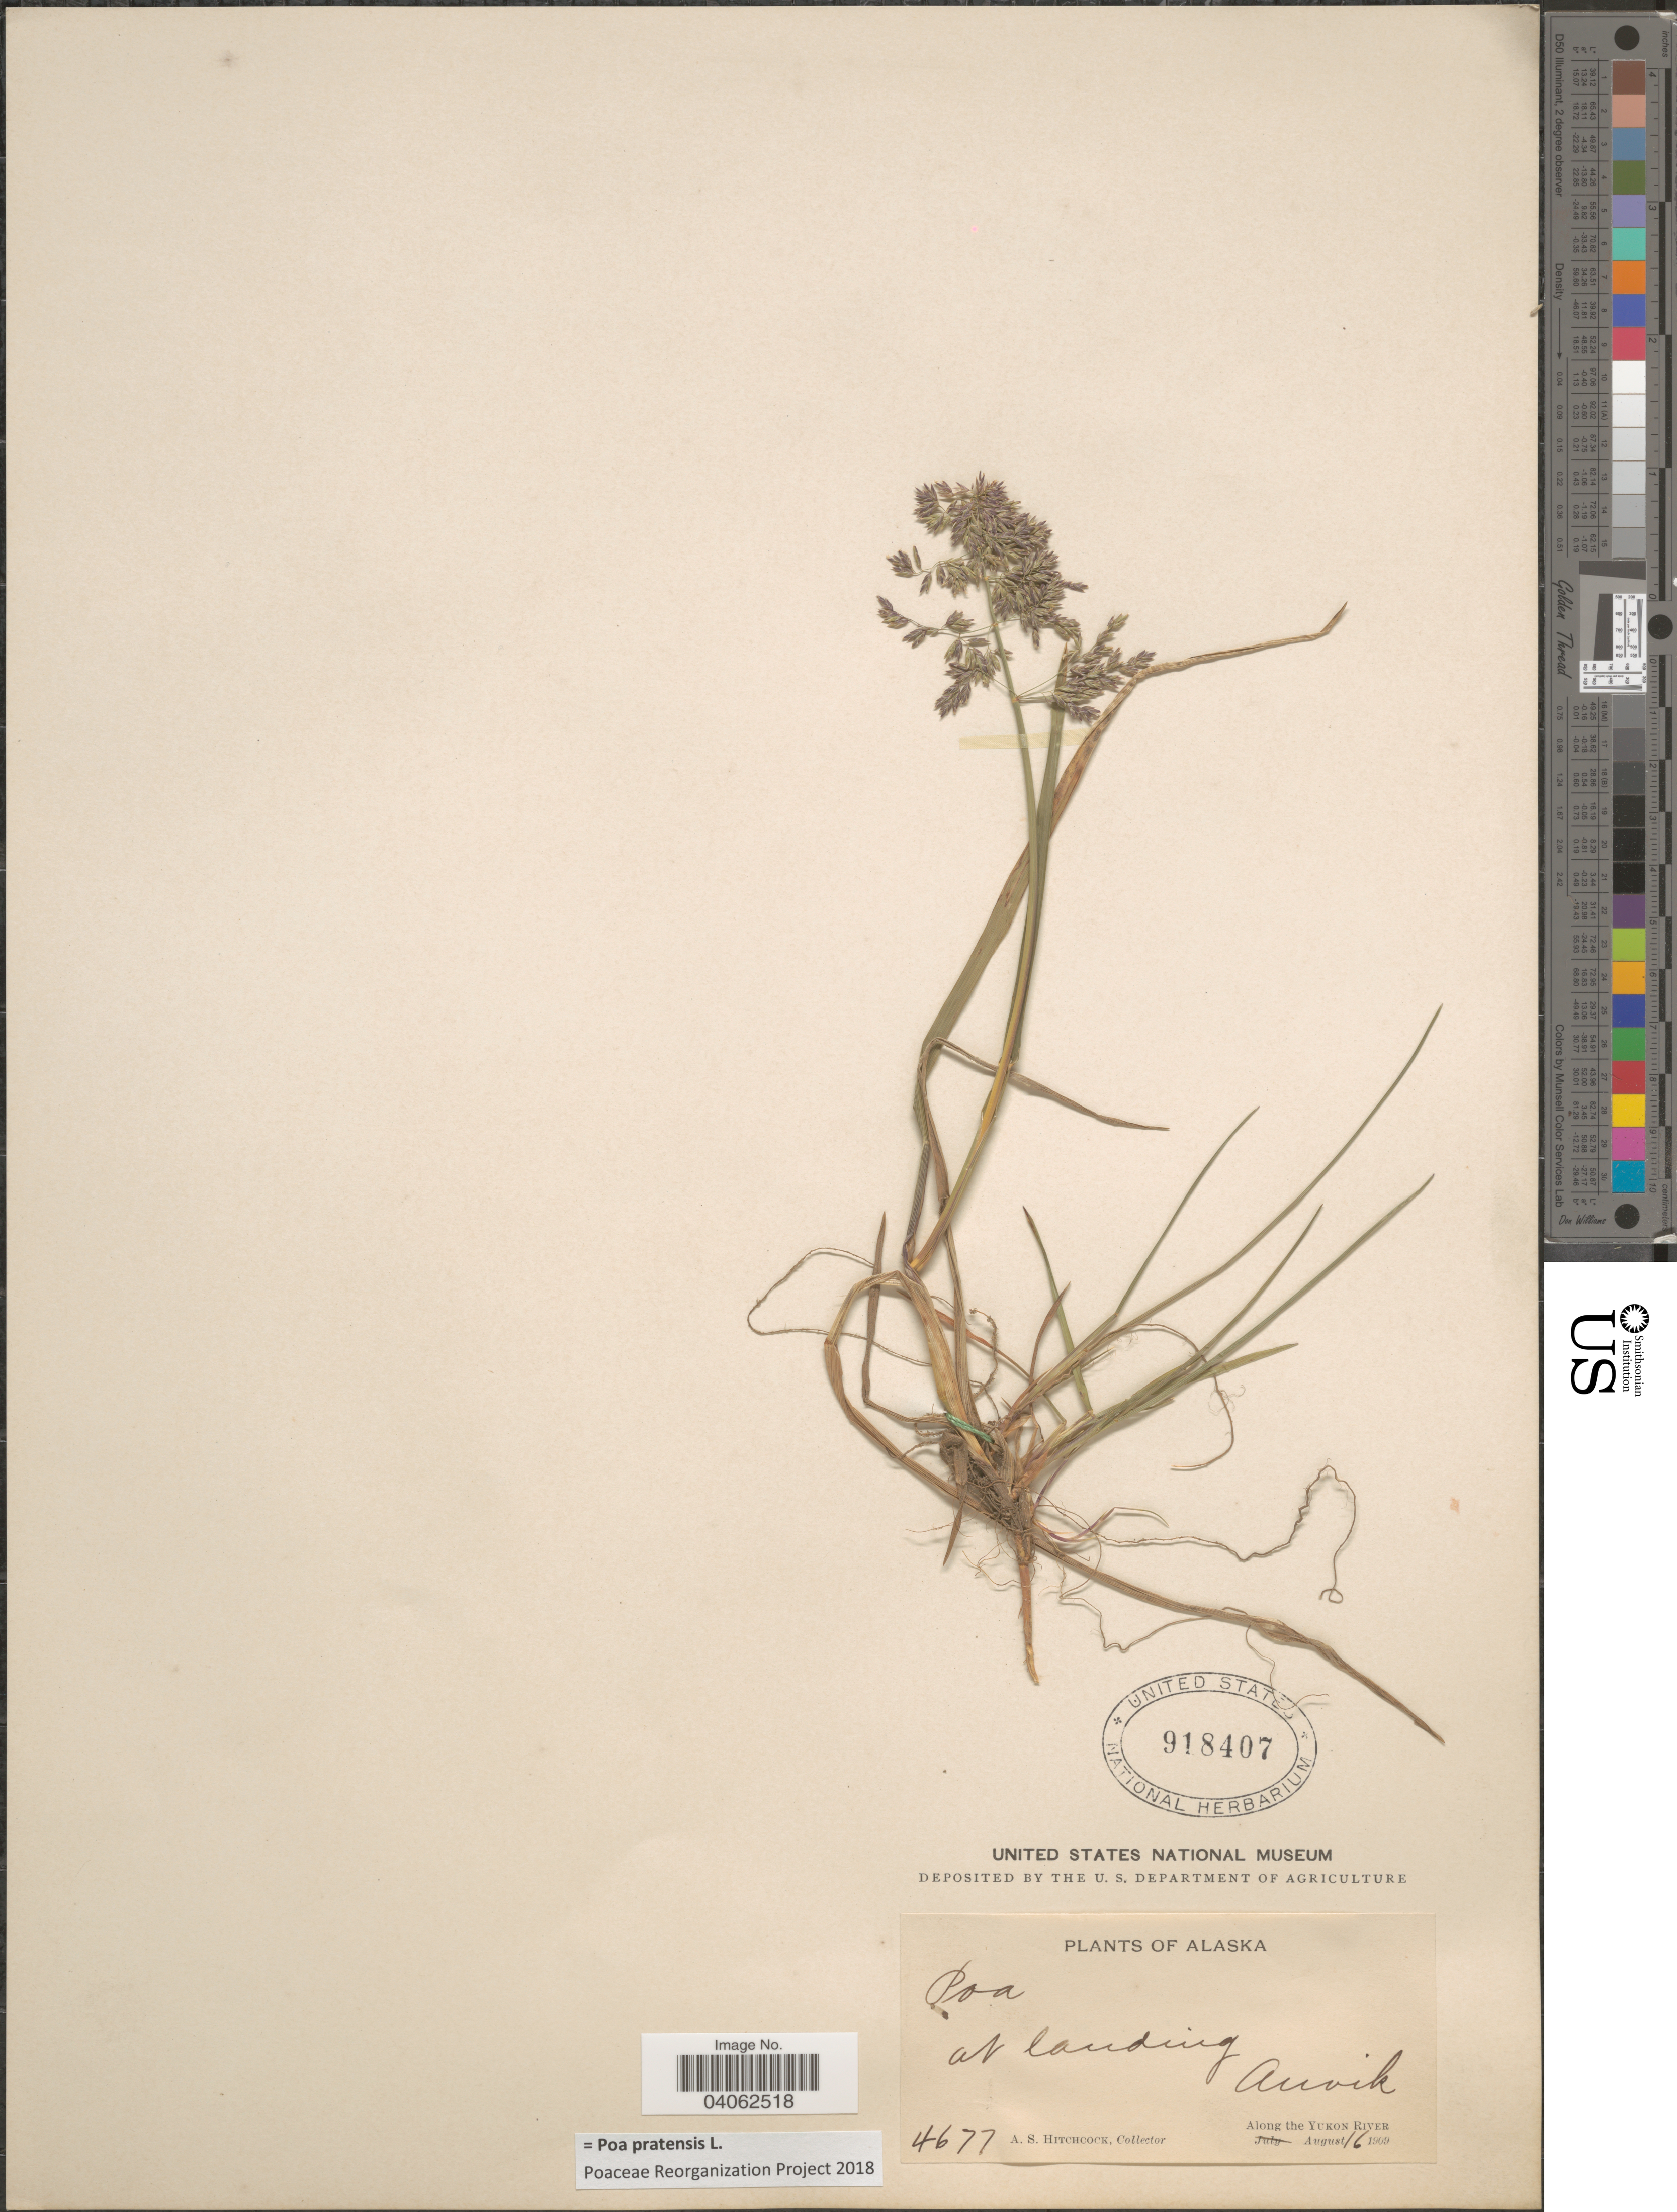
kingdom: Plantae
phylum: Tracheophyta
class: Liliopsida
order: Poales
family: Poaceae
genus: Poa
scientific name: Poa pratensis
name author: L.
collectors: A. S. Hitchcock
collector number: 4677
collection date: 1909-08-16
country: United States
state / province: Alaska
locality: At landing, Anvik. Along the Yukon River.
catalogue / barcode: US 918407